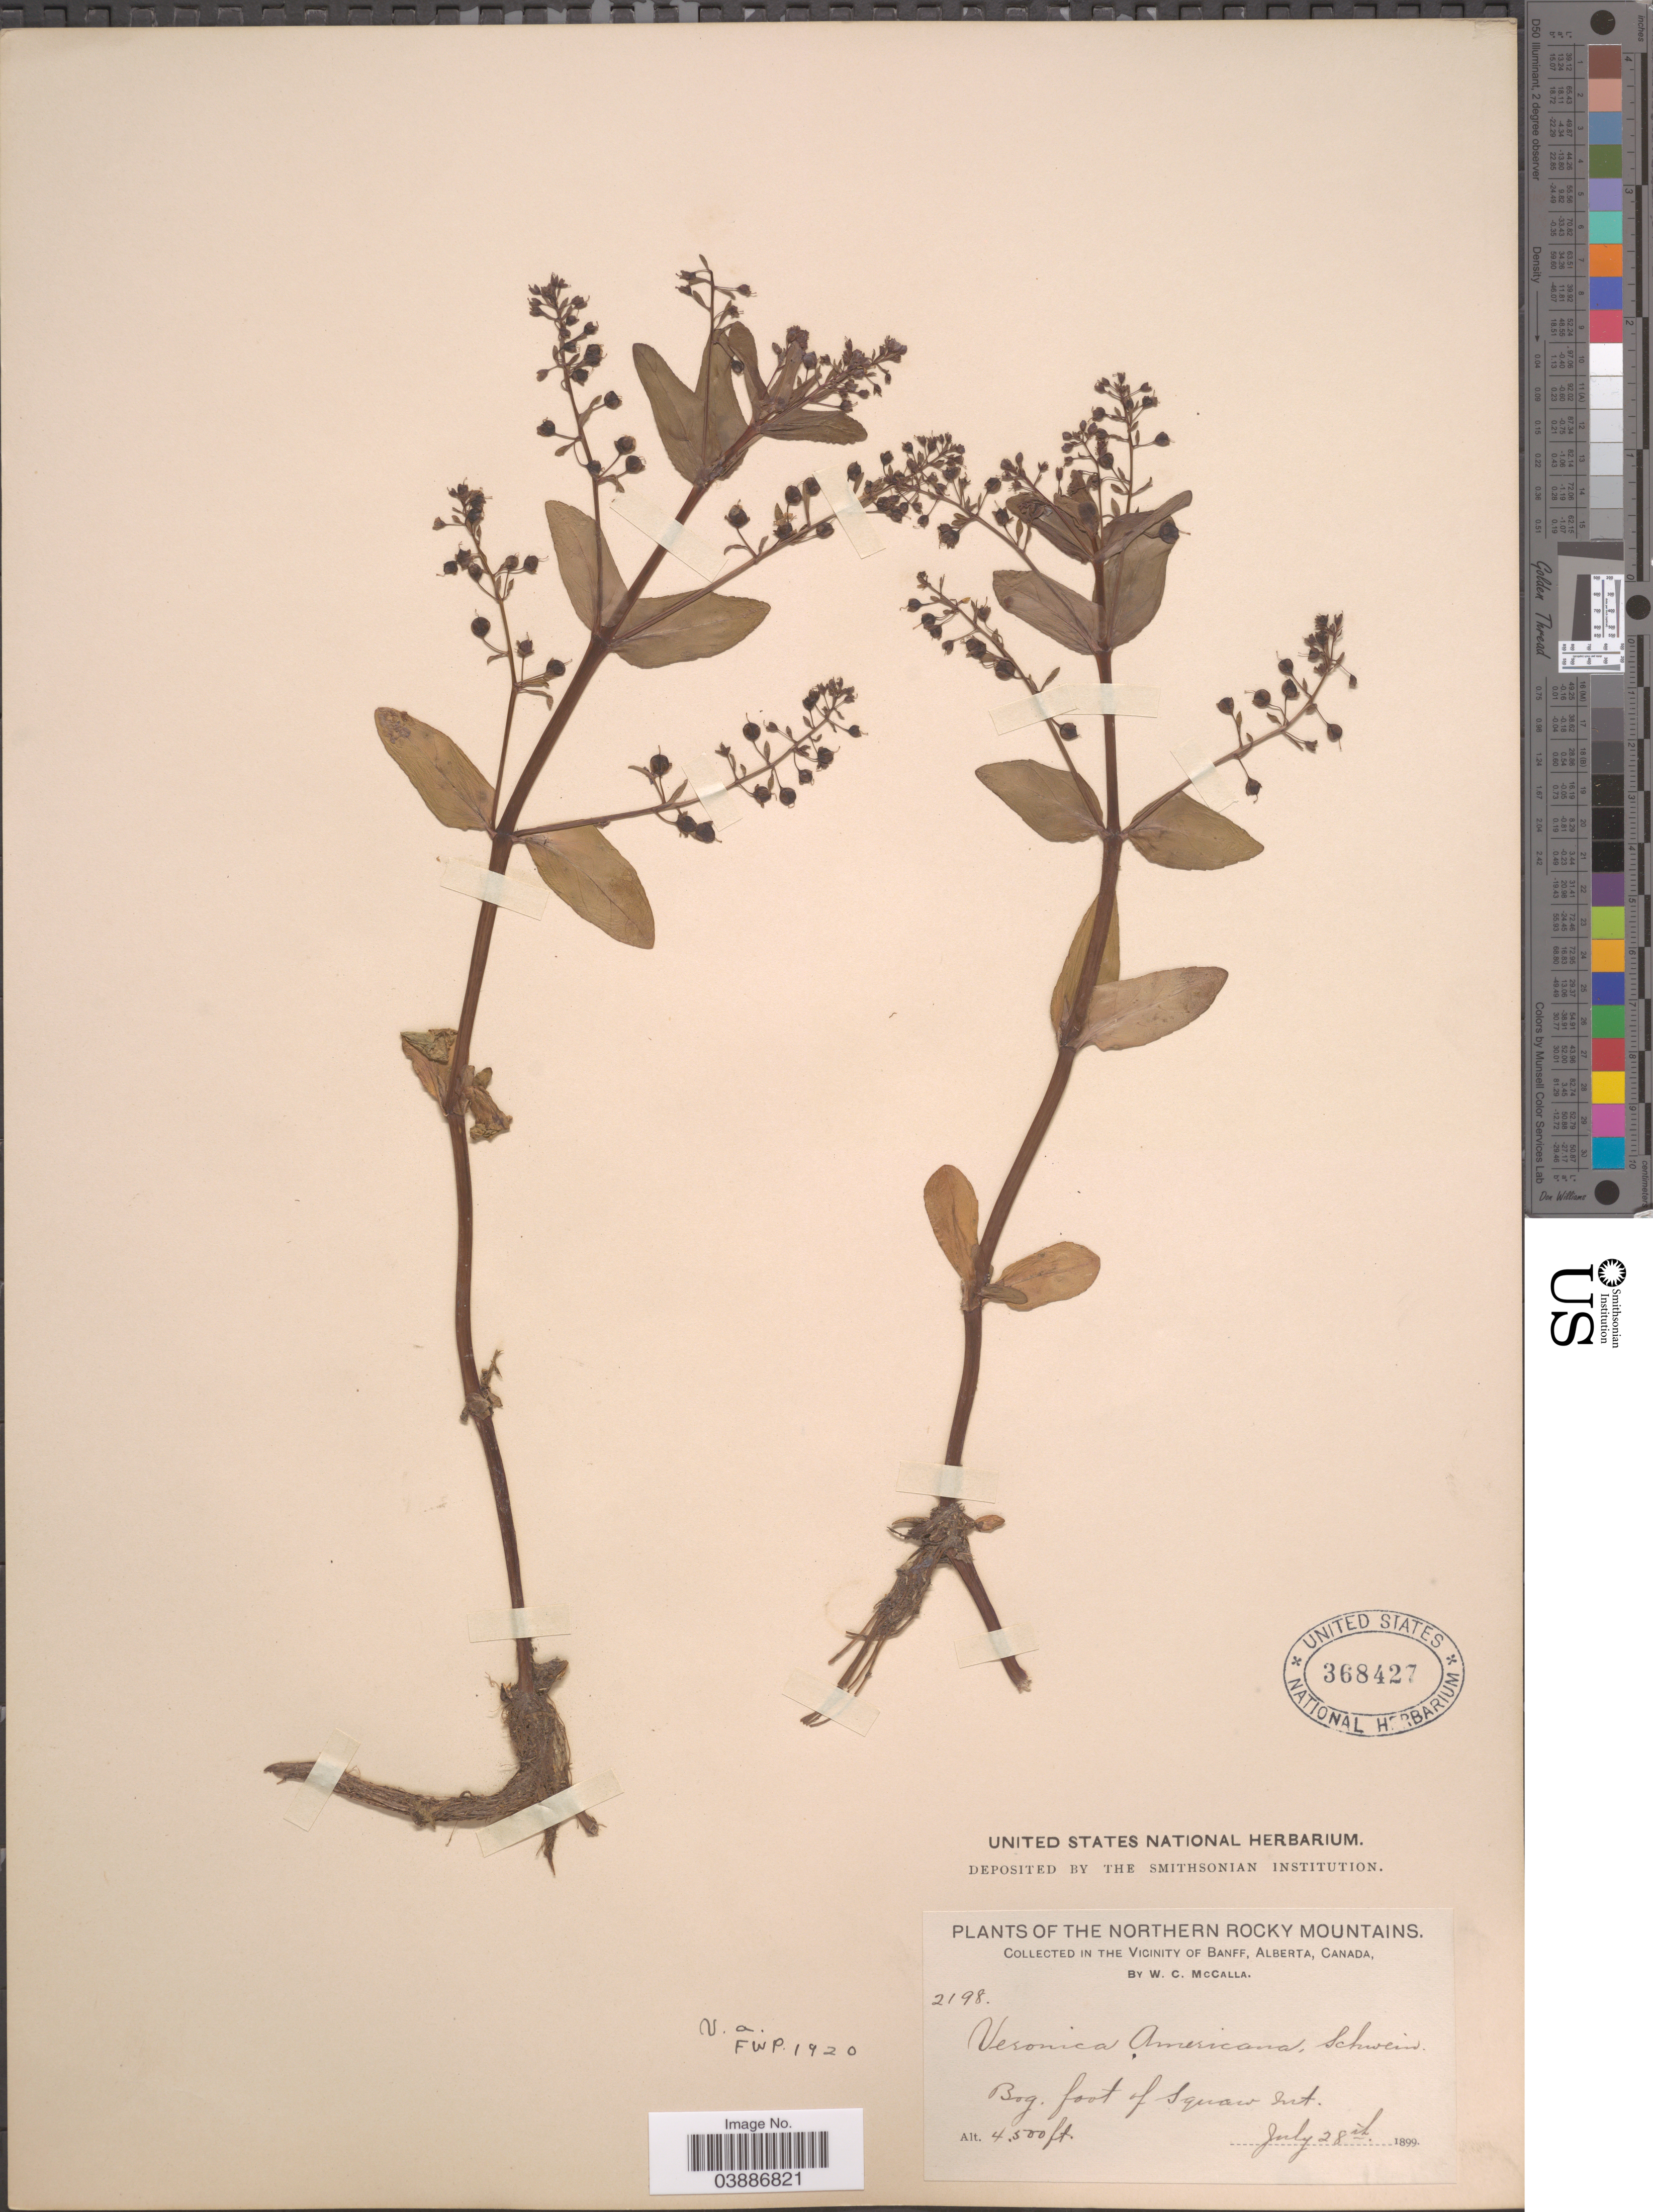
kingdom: Plantae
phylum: Tracheophyta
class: Magnoliopsida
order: Lamiales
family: Plantaginaceae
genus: Veronica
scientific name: Veronica americana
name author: Schwein. ex Benth.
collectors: W. McCalla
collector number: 2198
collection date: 1899-07-28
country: Canada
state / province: Alberta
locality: The Northern Rocky Mountains. In the Vicinity of Banff. Foot of Square Mt.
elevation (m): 1372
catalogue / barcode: US 368427